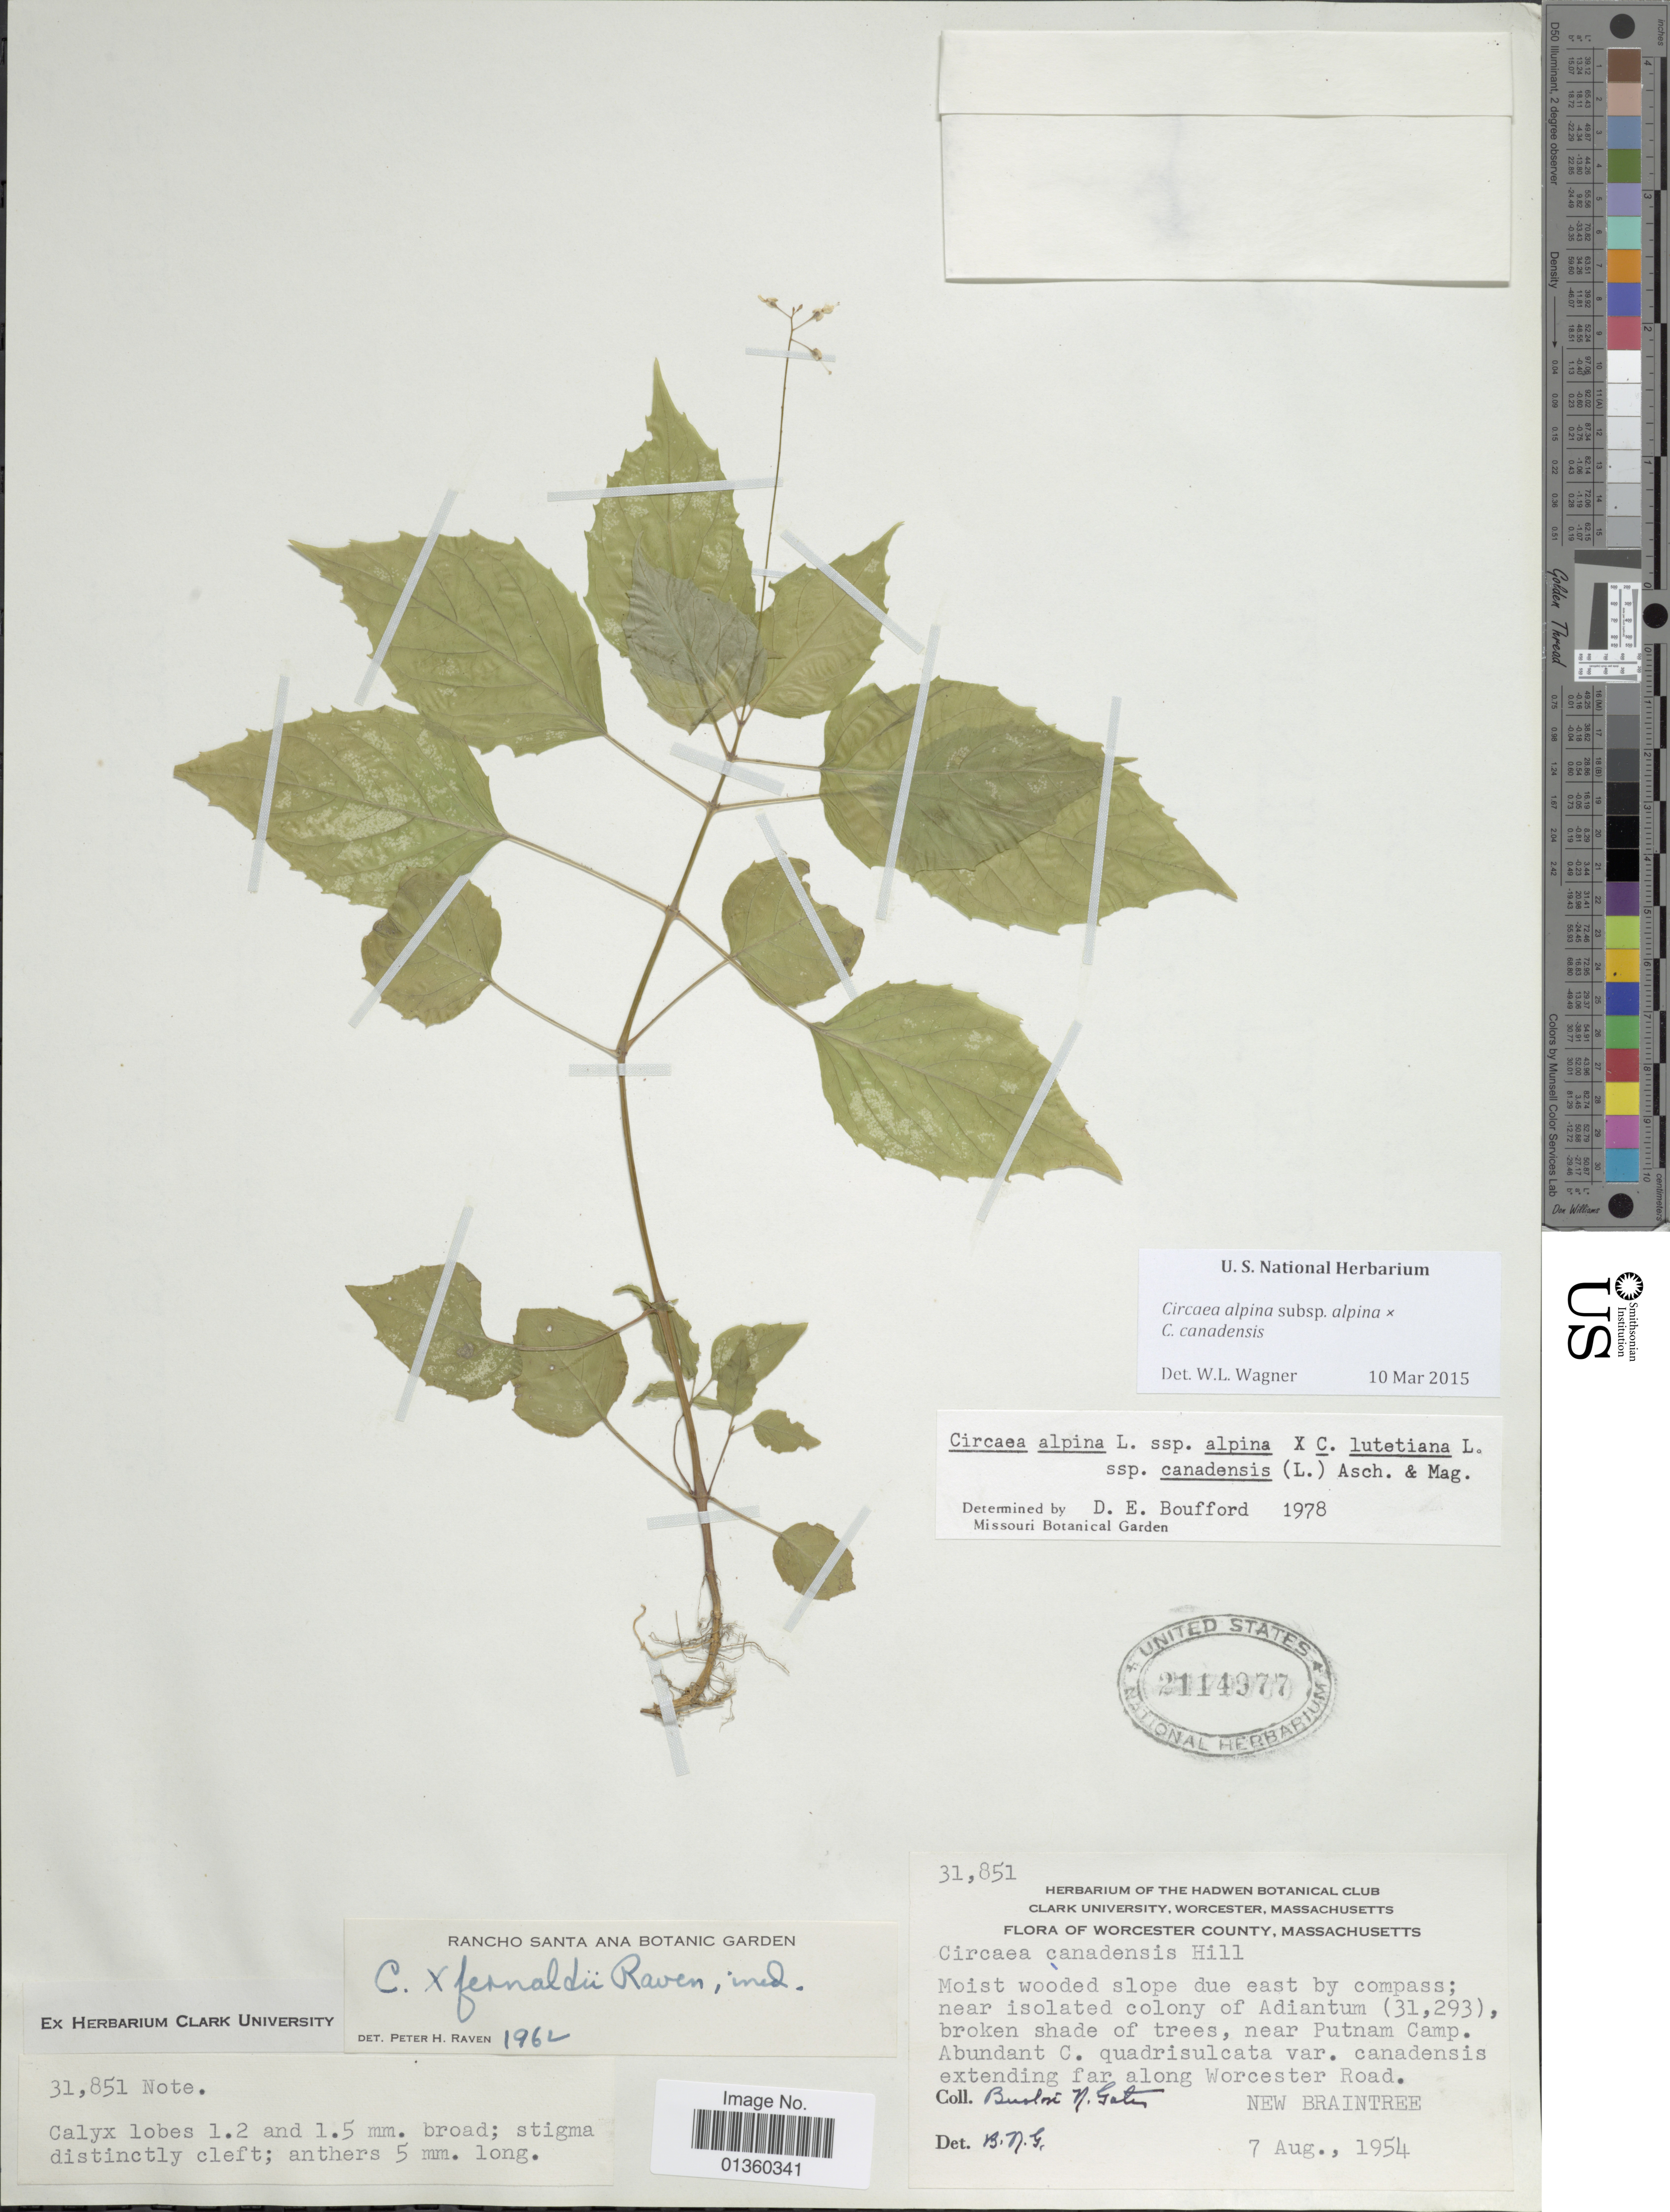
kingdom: Plantae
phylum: Tracheophyta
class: Magnoliopsida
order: Myrtales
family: Onagraceae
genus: Circaea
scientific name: Circaea alpina subsp. alpina x C. canadensis (L.) Hill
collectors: B. N. Gates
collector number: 31851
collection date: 1954-08-07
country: United States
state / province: Massachusetts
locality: Worcester County, extending far along Worcester Road, New Braintree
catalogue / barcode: US 2114977